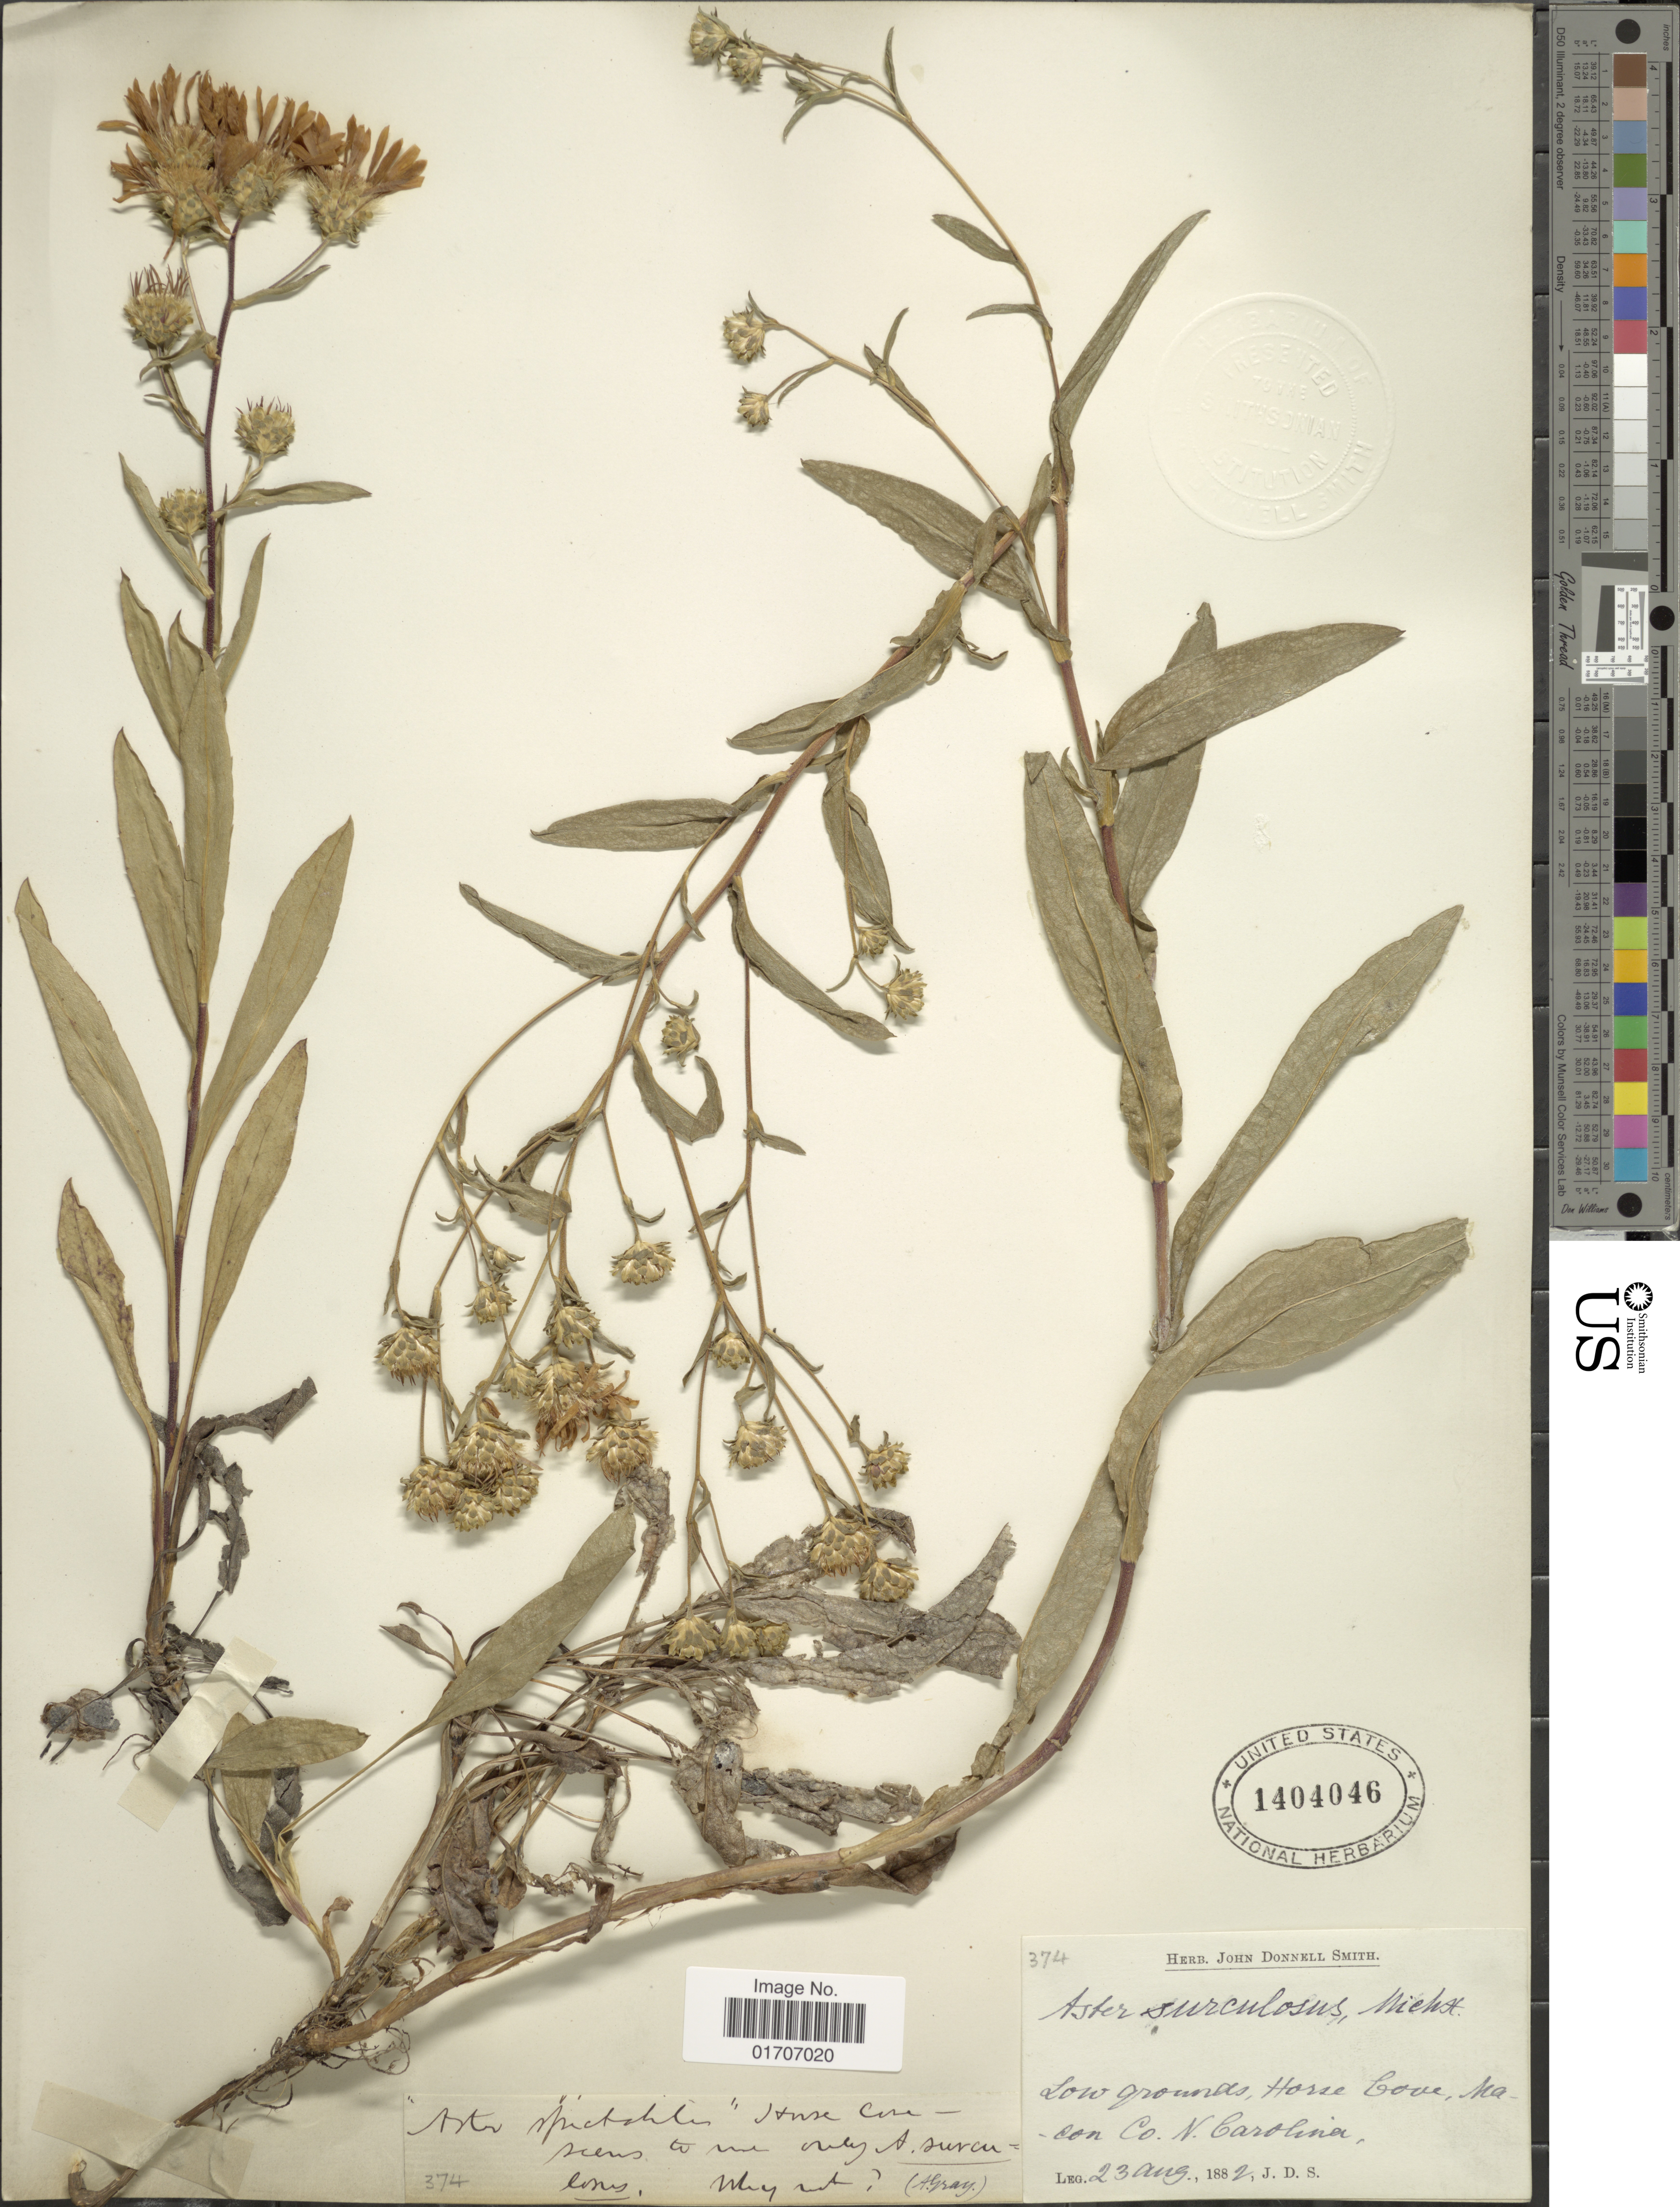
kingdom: Plantae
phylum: Tracheophyta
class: Magnoliopsida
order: Asterales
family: Asteraceae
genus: Eurybia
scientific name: Eurybia surculosa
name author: (Michx.) G.L. Nesom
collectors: J. Donnell Smith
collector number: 374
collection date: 1882-08-23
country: United States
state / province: North Carolina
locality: Low grounds, Horse Cove, Macon Co. N. Carolina.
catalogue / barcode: US 1404046